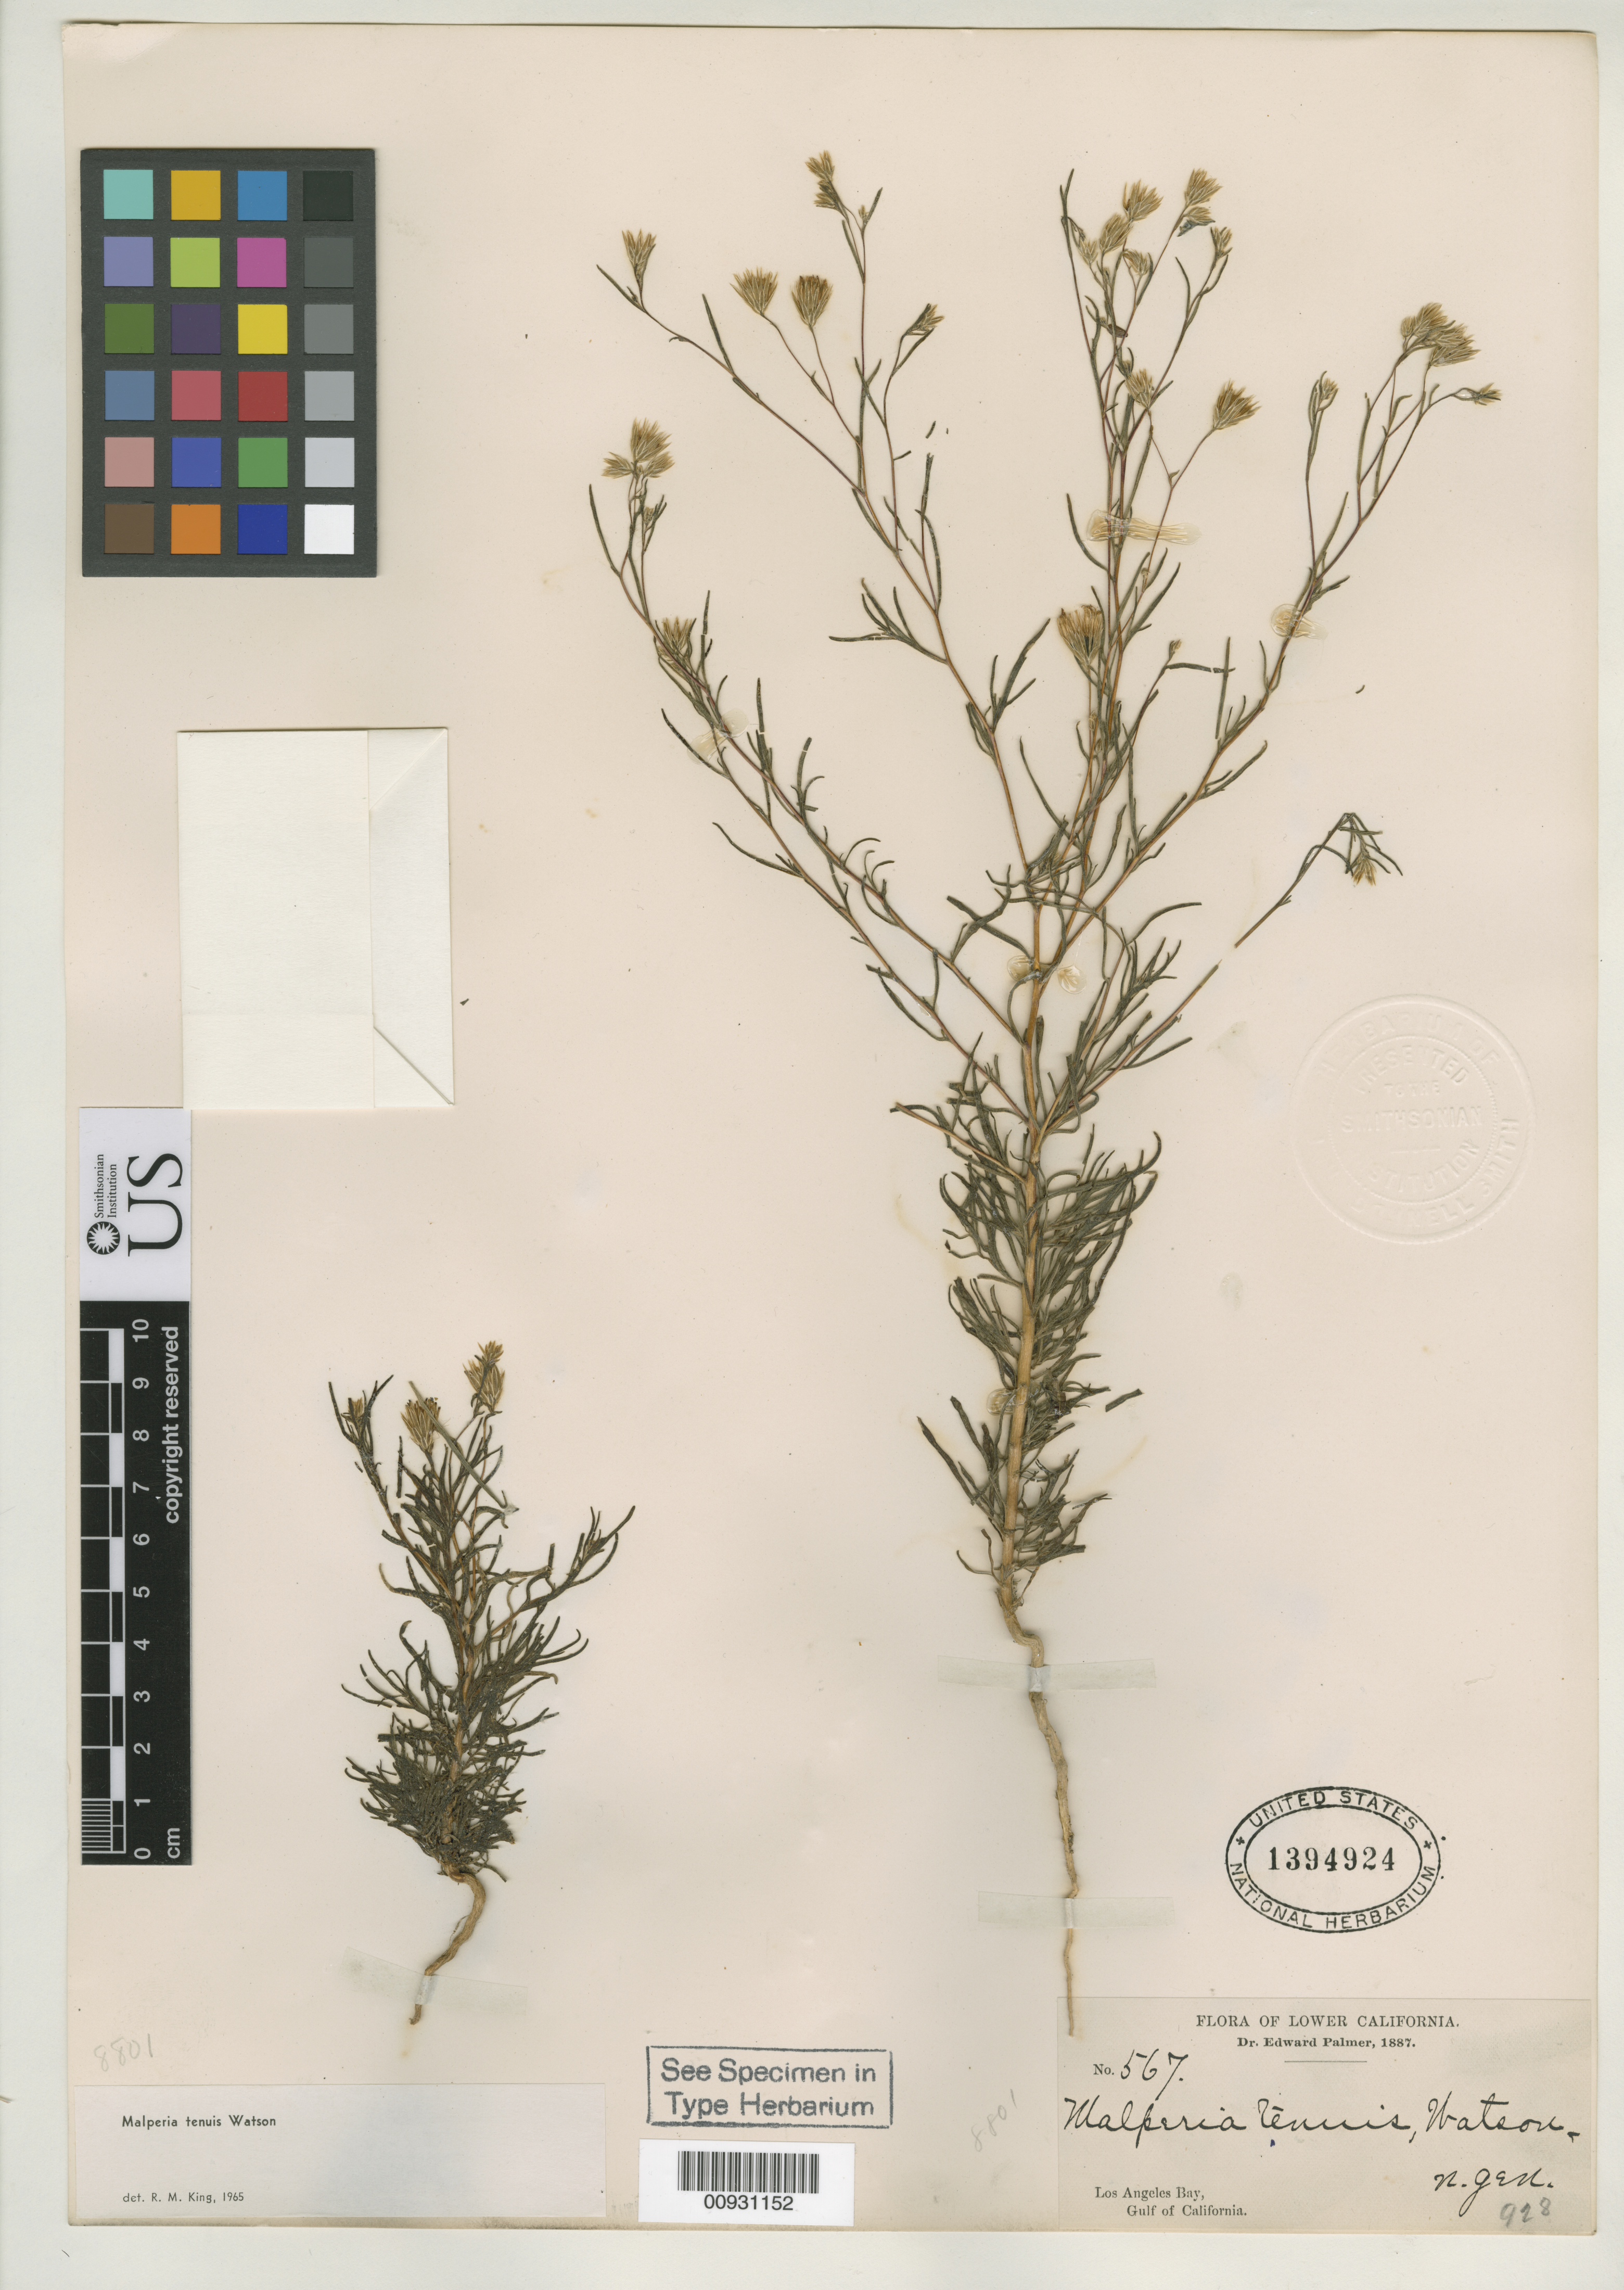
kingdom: Plantae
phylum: Tracheophyta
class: Magnoliopsida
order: Asterales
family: Asteraceae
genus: Malperia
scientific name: Malperia tenuis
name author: S. Watson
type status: Isotype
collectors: E. Palmer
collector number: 567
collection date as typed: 1887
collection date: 1887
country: Mexico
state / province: Baja California Sur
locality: Los Angeles Bay, Gulf of California.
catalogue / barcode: US 1394924